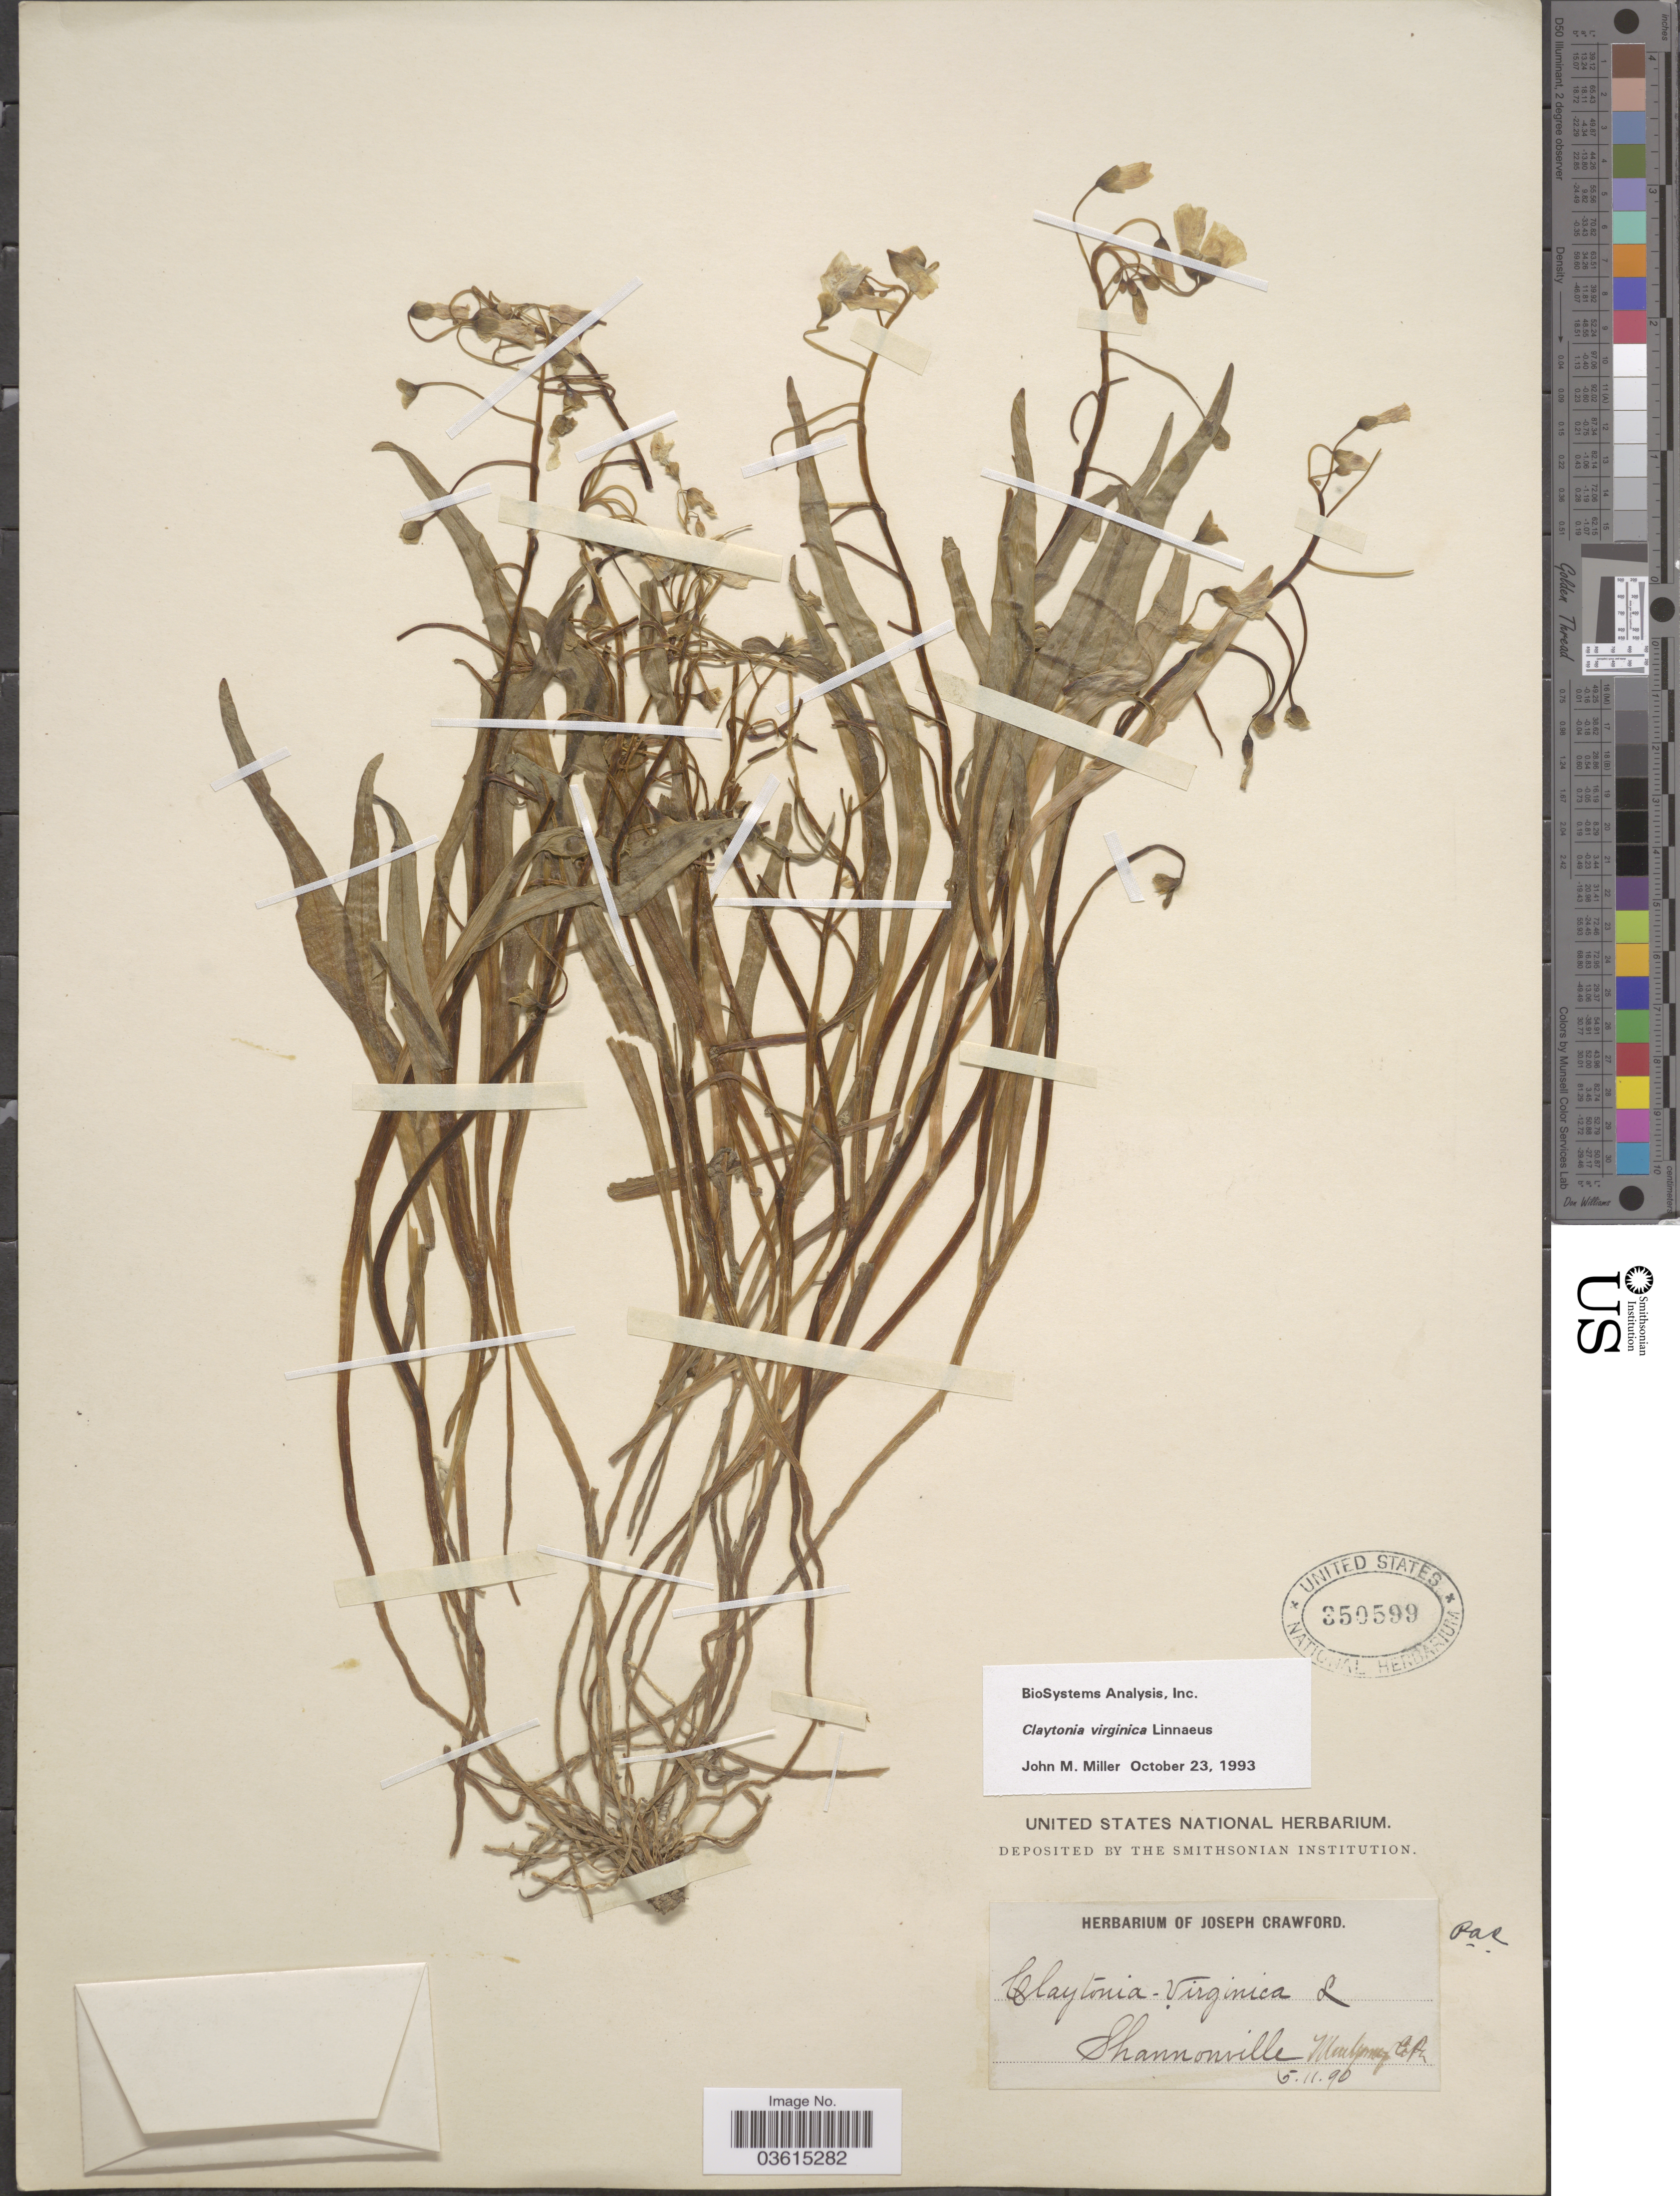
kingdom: Plantae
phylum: Tracheophyta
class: Magnoliopsida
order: Caryophyllales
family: Montiaceae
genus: Claytonia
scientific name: Claytonia virginica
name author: L.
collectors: ex herb. Joseph Crawford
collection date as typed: Transcribed d/m/y: 11/5/90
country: United States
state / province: Pennsylvania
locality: Shannonville. Montgomery Co.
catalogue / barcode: US 350599